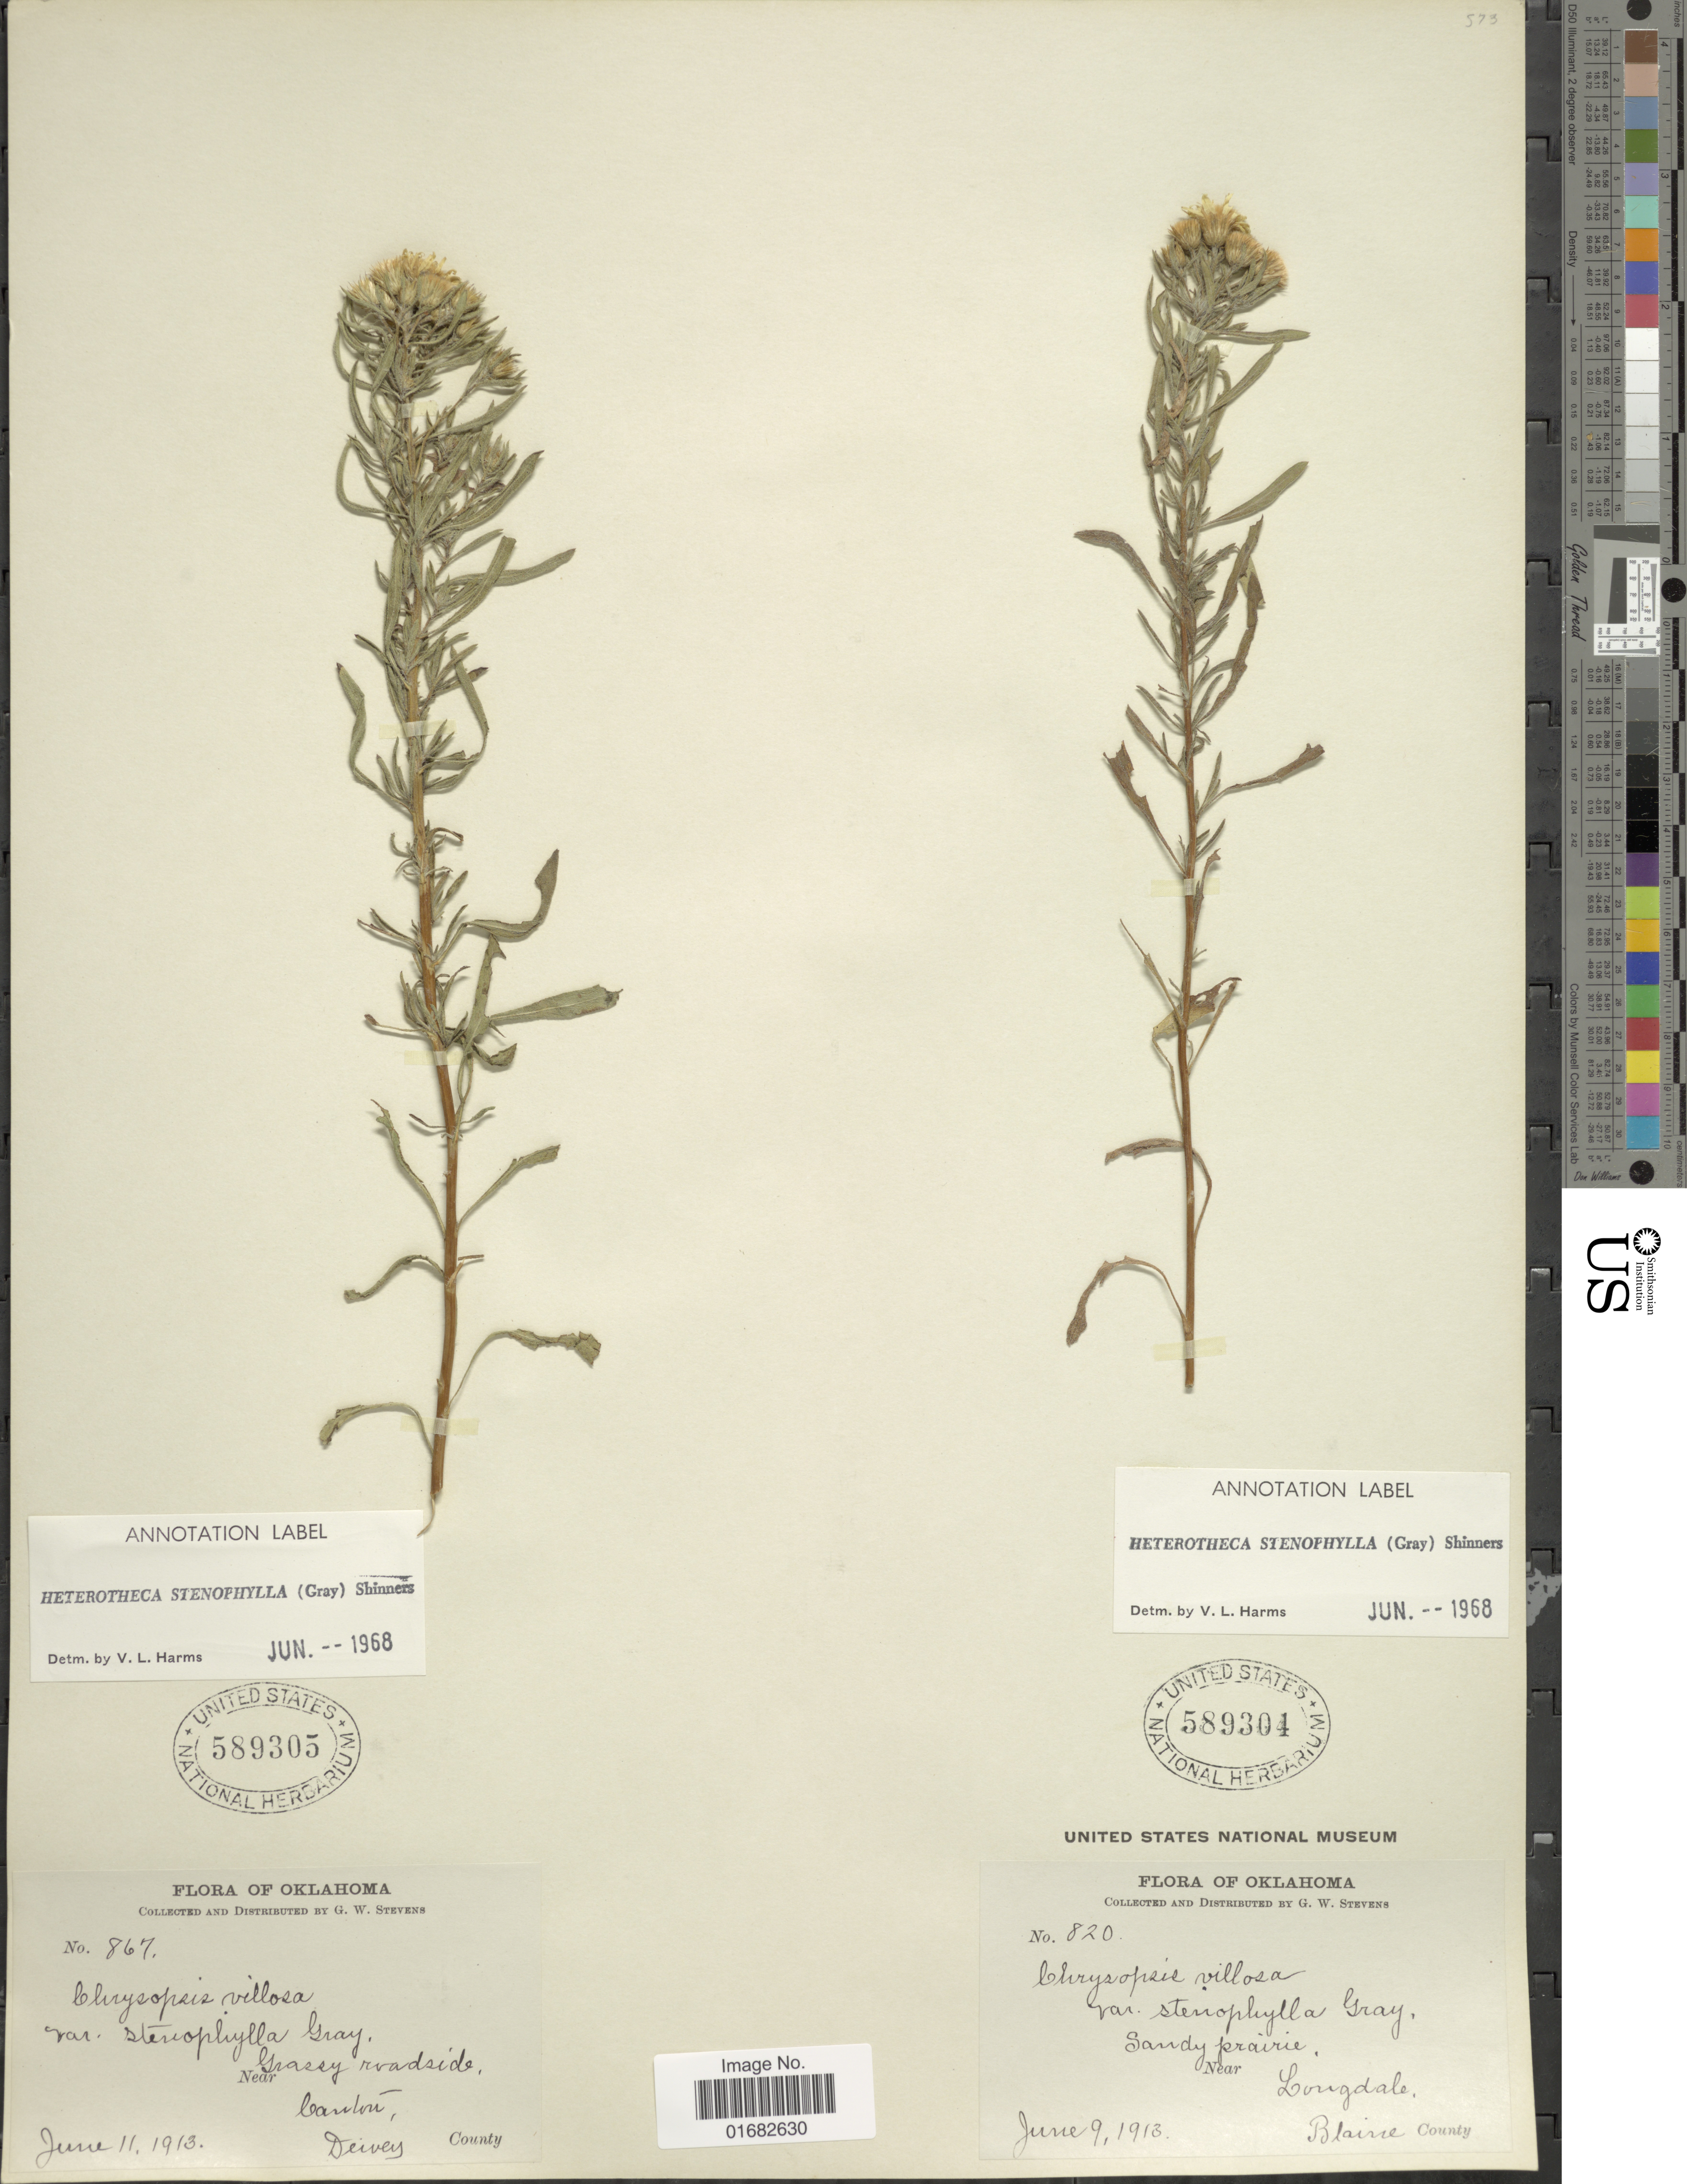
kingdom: Plantae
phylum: Tracheophyta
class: Magnoliopsida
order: Asterales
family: Asteraceae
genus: Heterotheca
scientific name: Heterotheca stenophylla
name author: (A. Gray) Shinners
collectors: G. W. Stevens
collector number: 867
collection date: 1913-06-11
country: United States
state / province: Oklahoma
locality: Near Canton, Dewey County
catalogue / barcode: US 589305-2